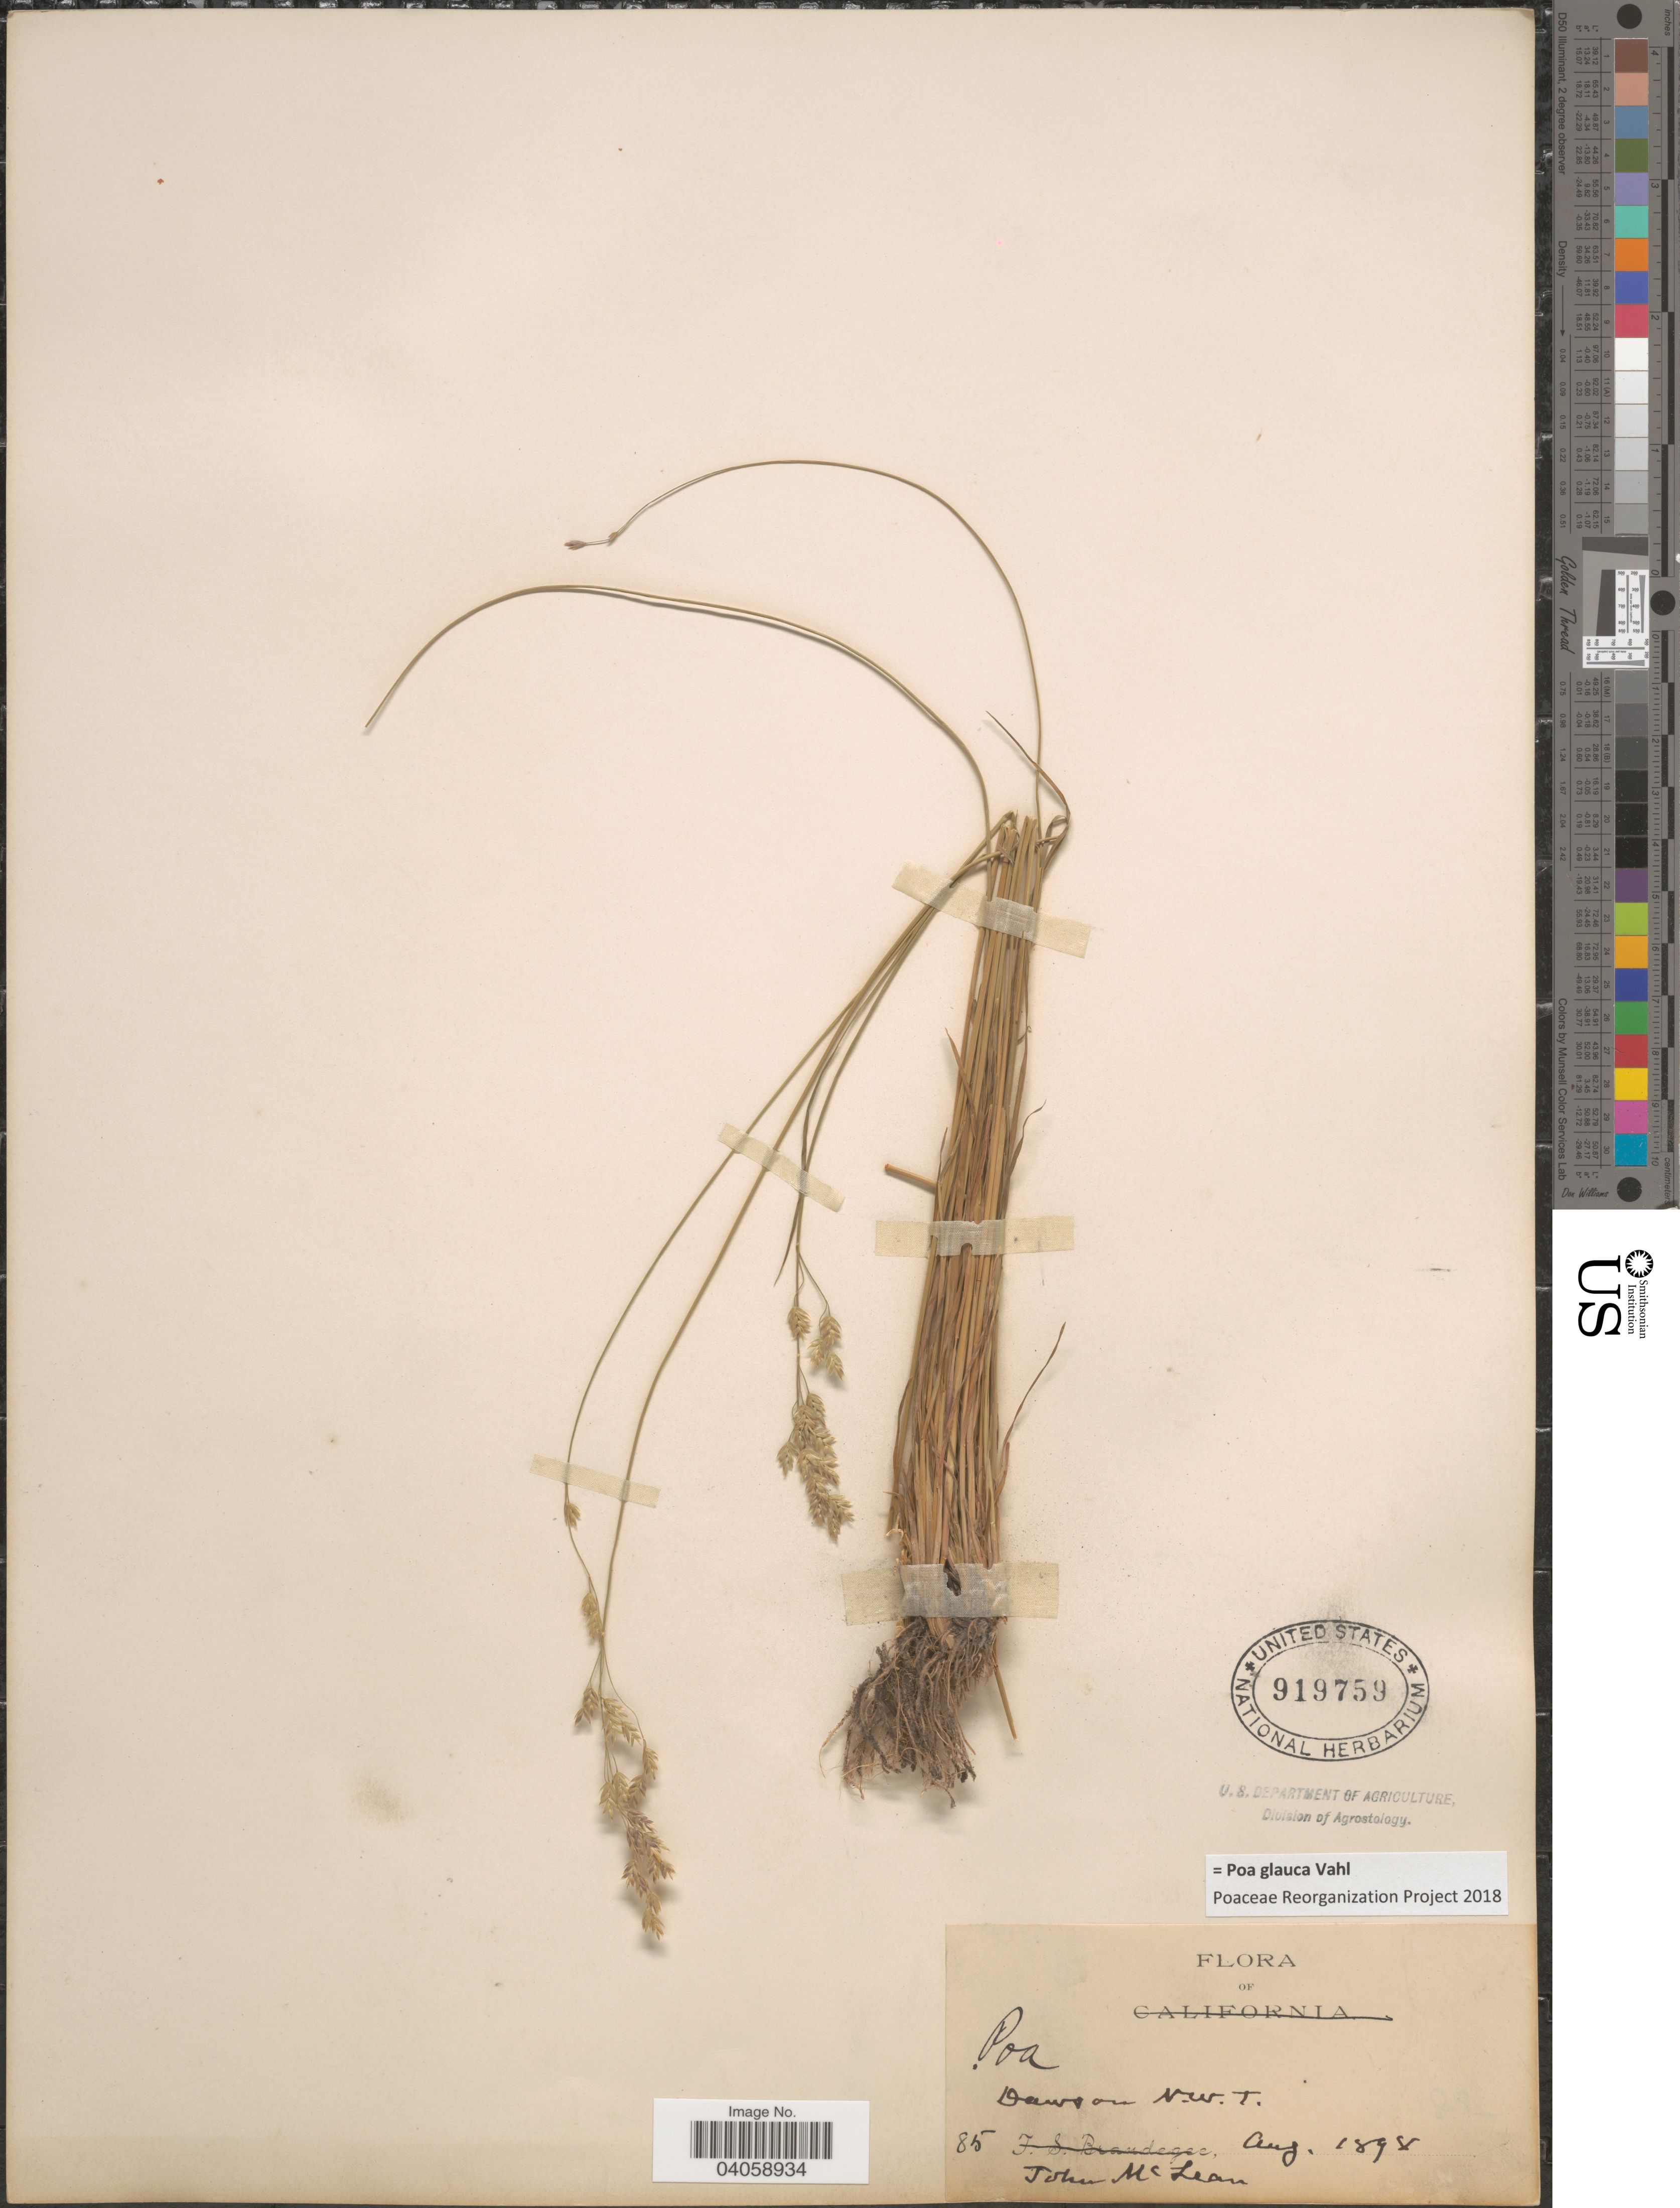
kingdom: Plantae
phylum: Tracheophyta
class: Liliopsida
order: Poales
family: Poaceae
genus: Poa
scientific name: Poa glauca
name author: Vahl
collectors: J. McLean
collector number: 85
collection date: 1898-08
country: Canada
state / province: Northwest Territories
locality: Dawson N.W.T.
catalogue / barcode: US 919759